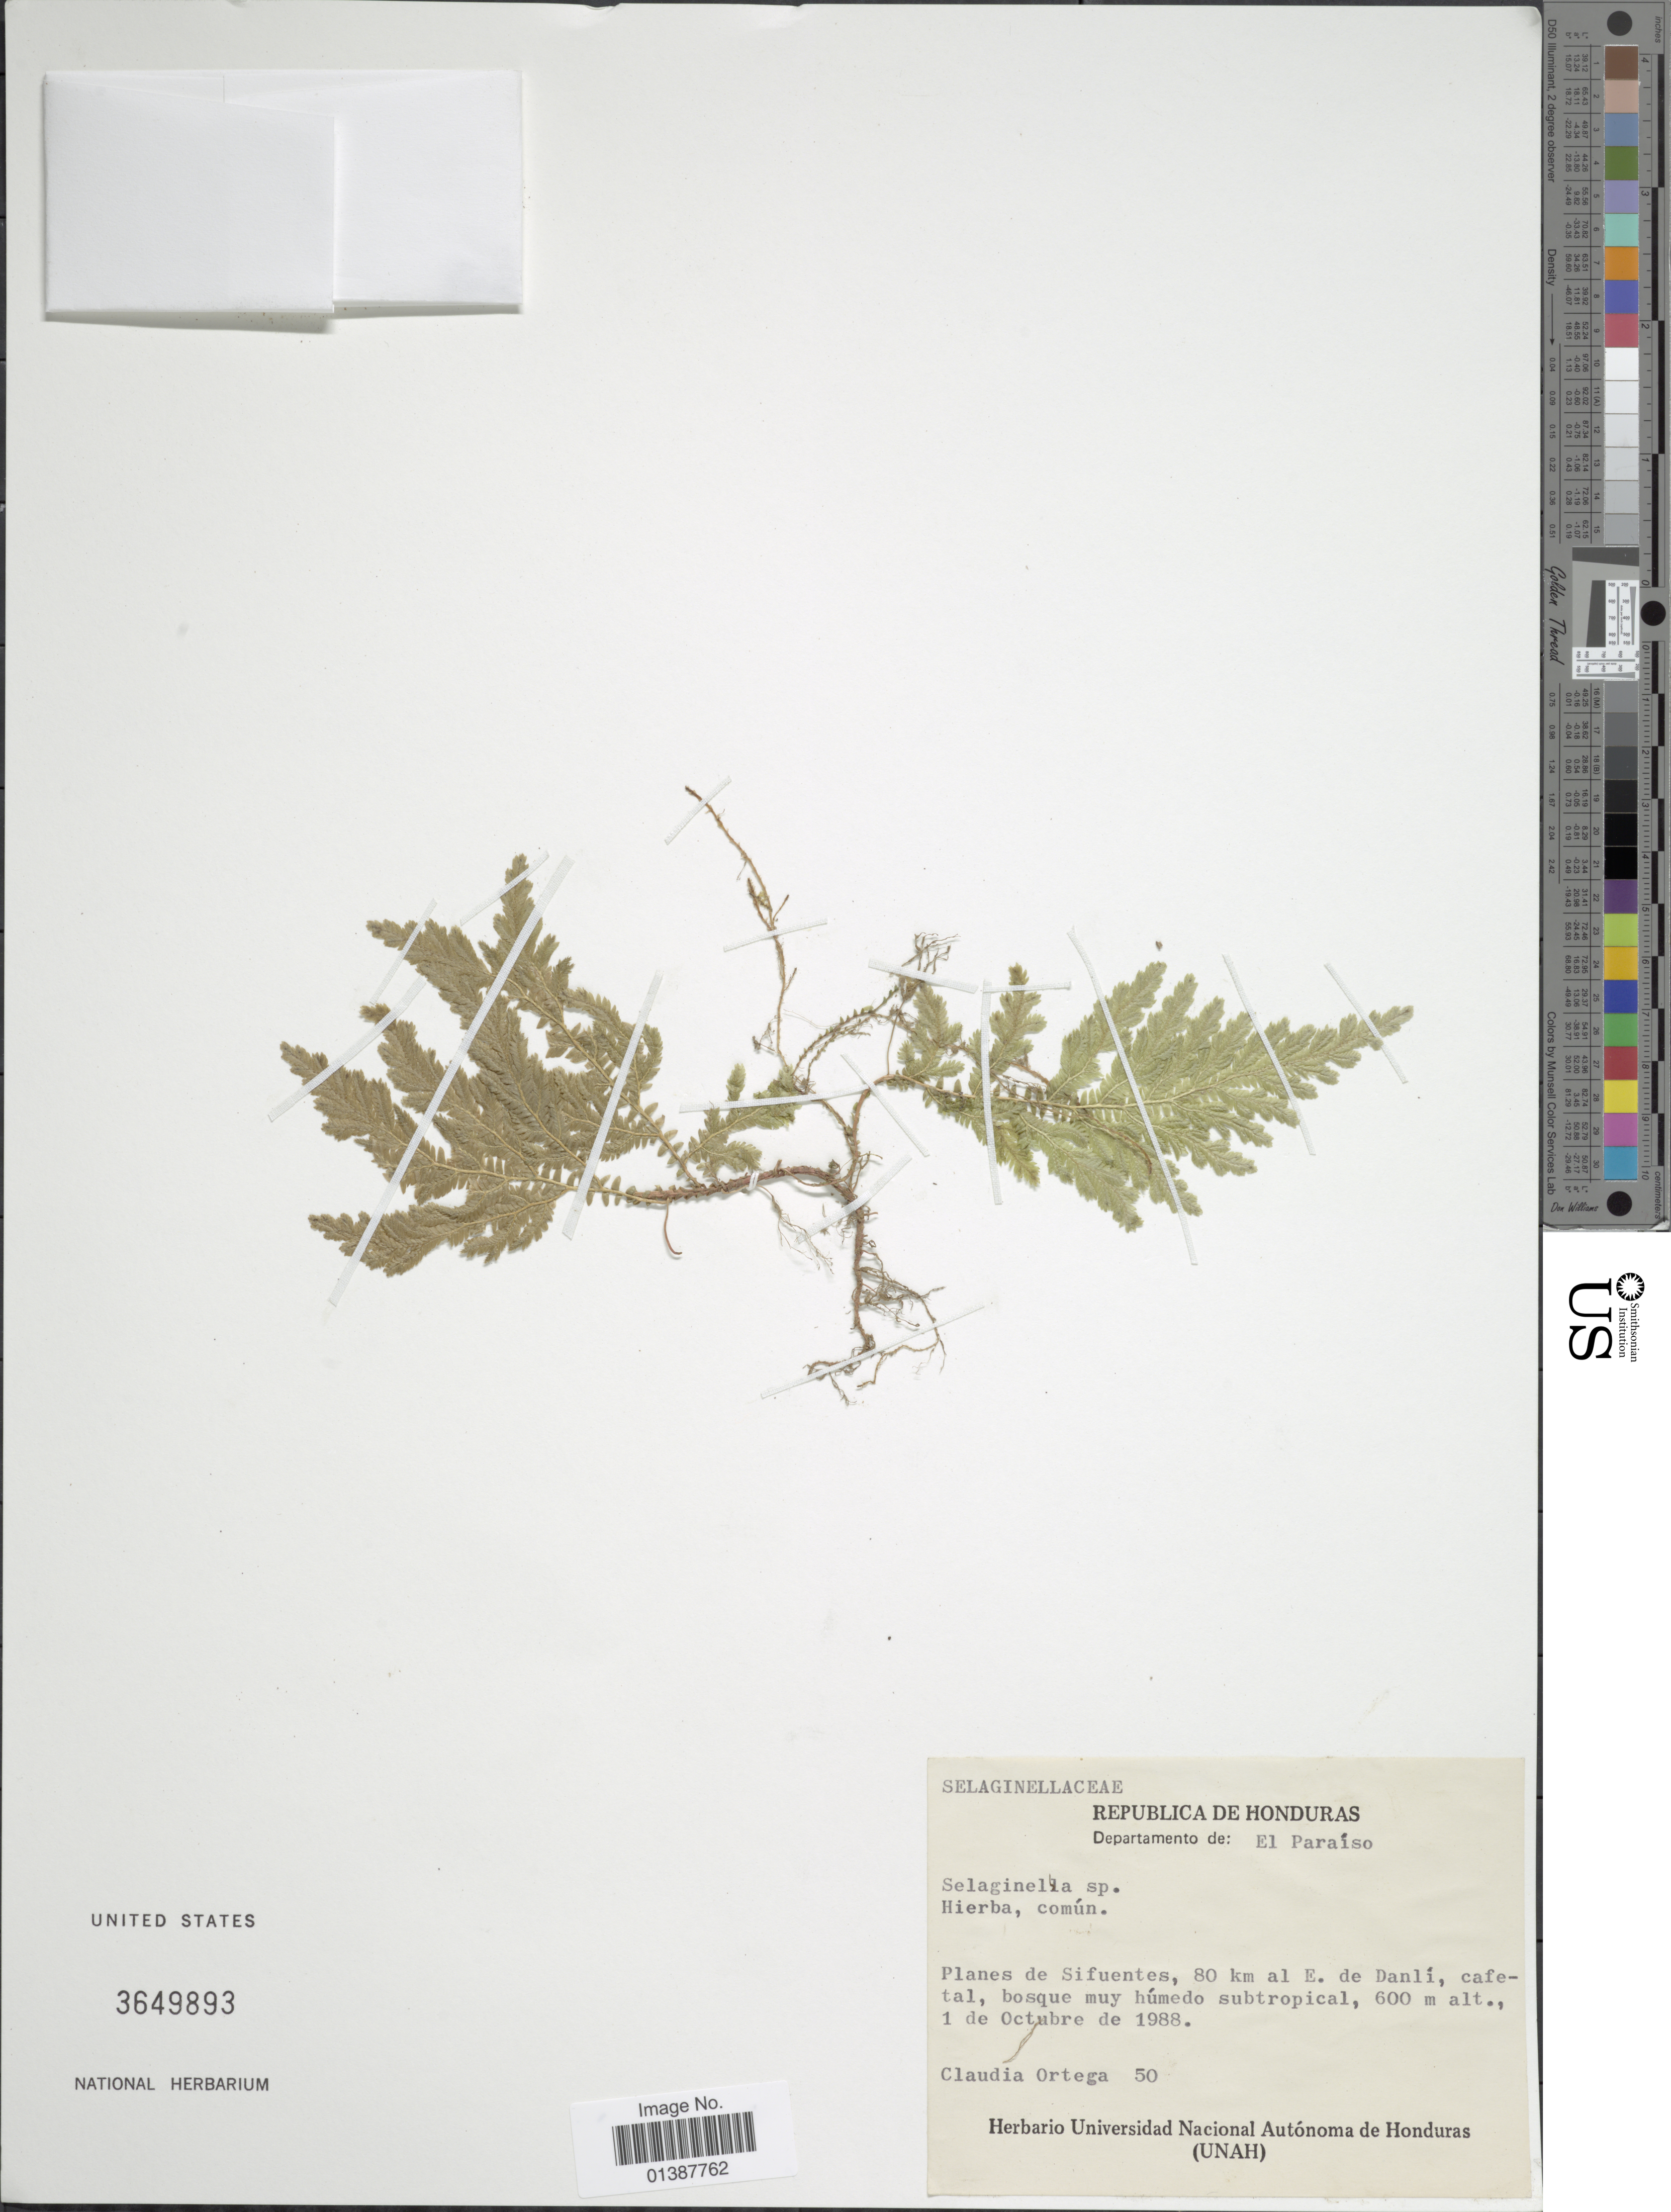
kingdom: Plantae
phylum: Tracheophyta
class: Lycopodiopsida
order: Selaginellales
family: Selaginellaceae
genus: Selaginella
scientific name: Selaginella haematodes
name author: (Kunze) Spring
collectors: C. Ortega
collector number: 50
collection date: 1988-10-01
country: Honduras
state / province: El Paraíso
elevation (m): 600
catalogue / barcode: US 3649893